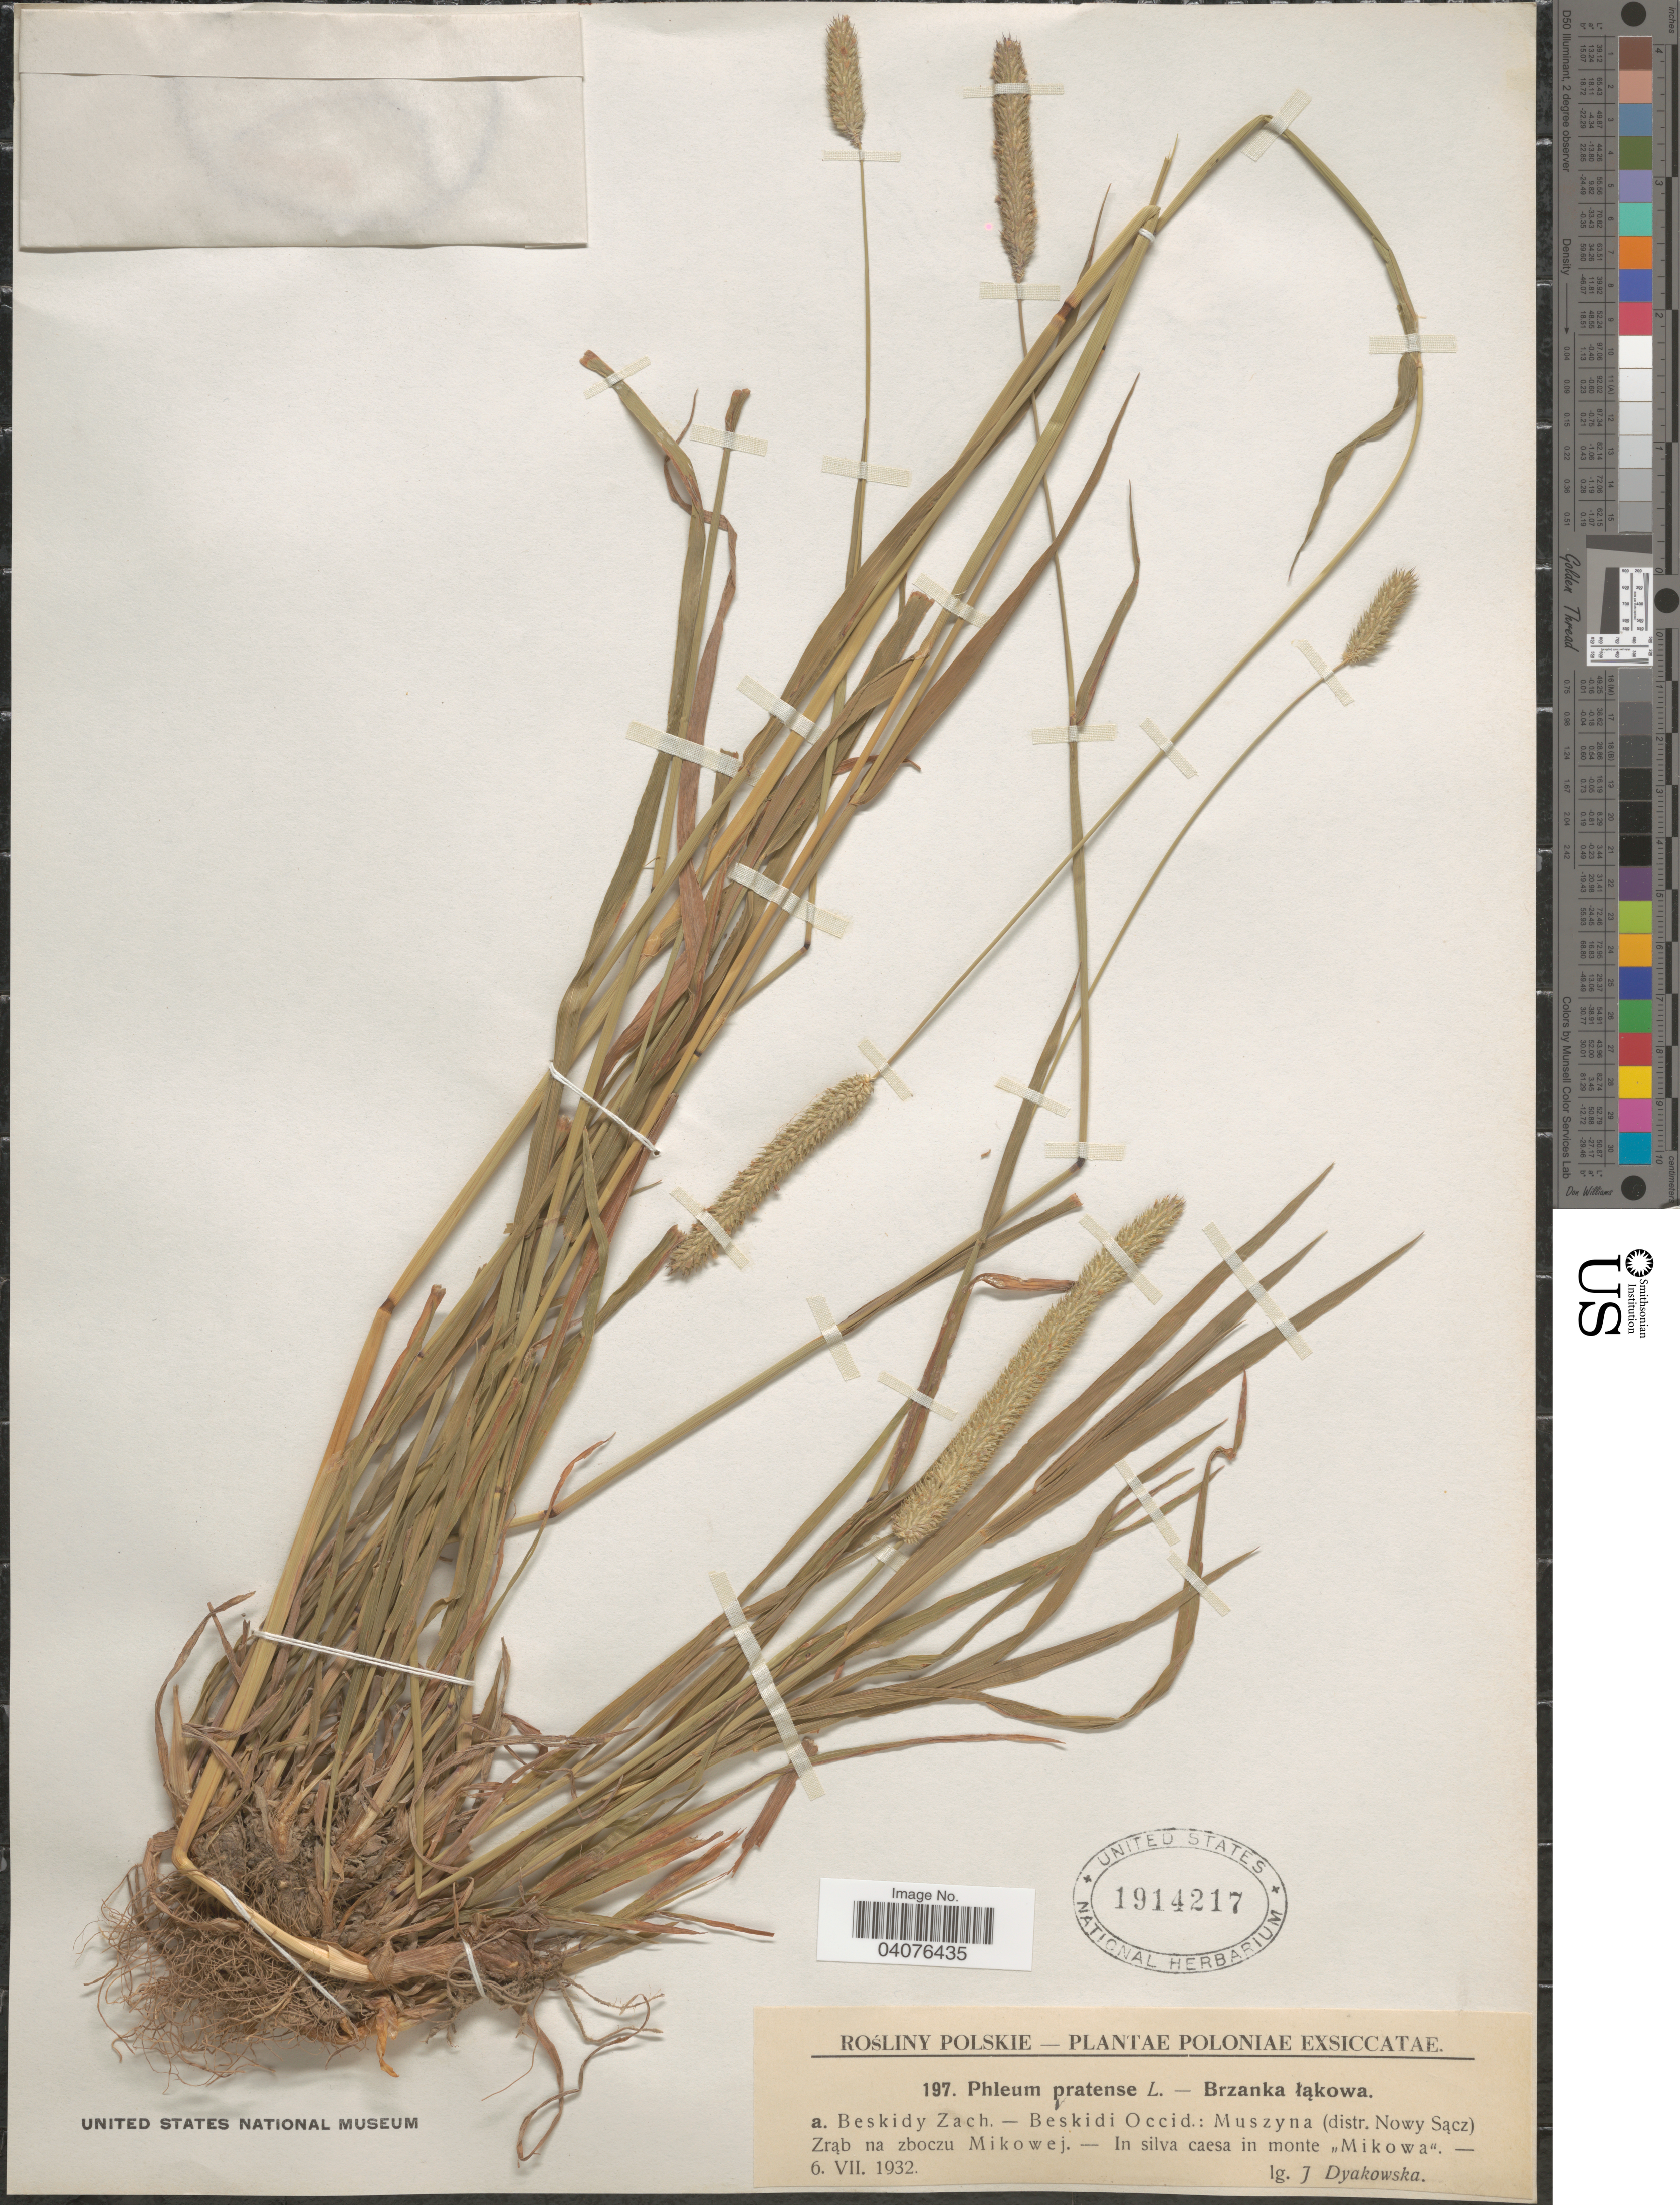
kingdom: Plantae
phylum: Tracheophyta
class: Liliopsida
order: Poales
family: Poaceae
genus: Phleum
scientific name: Phleum pratense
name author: L.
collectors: J. Dyakowska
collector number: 197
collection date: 1932-07-06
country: Poland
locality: Beskidy Zach. Beskidi Occid.: Muszyna (distr. Nowy Sącz) Zrąb na zboczu Mikowej. - In silva caesa in monte "Mikowa".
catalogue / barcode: US 1914217